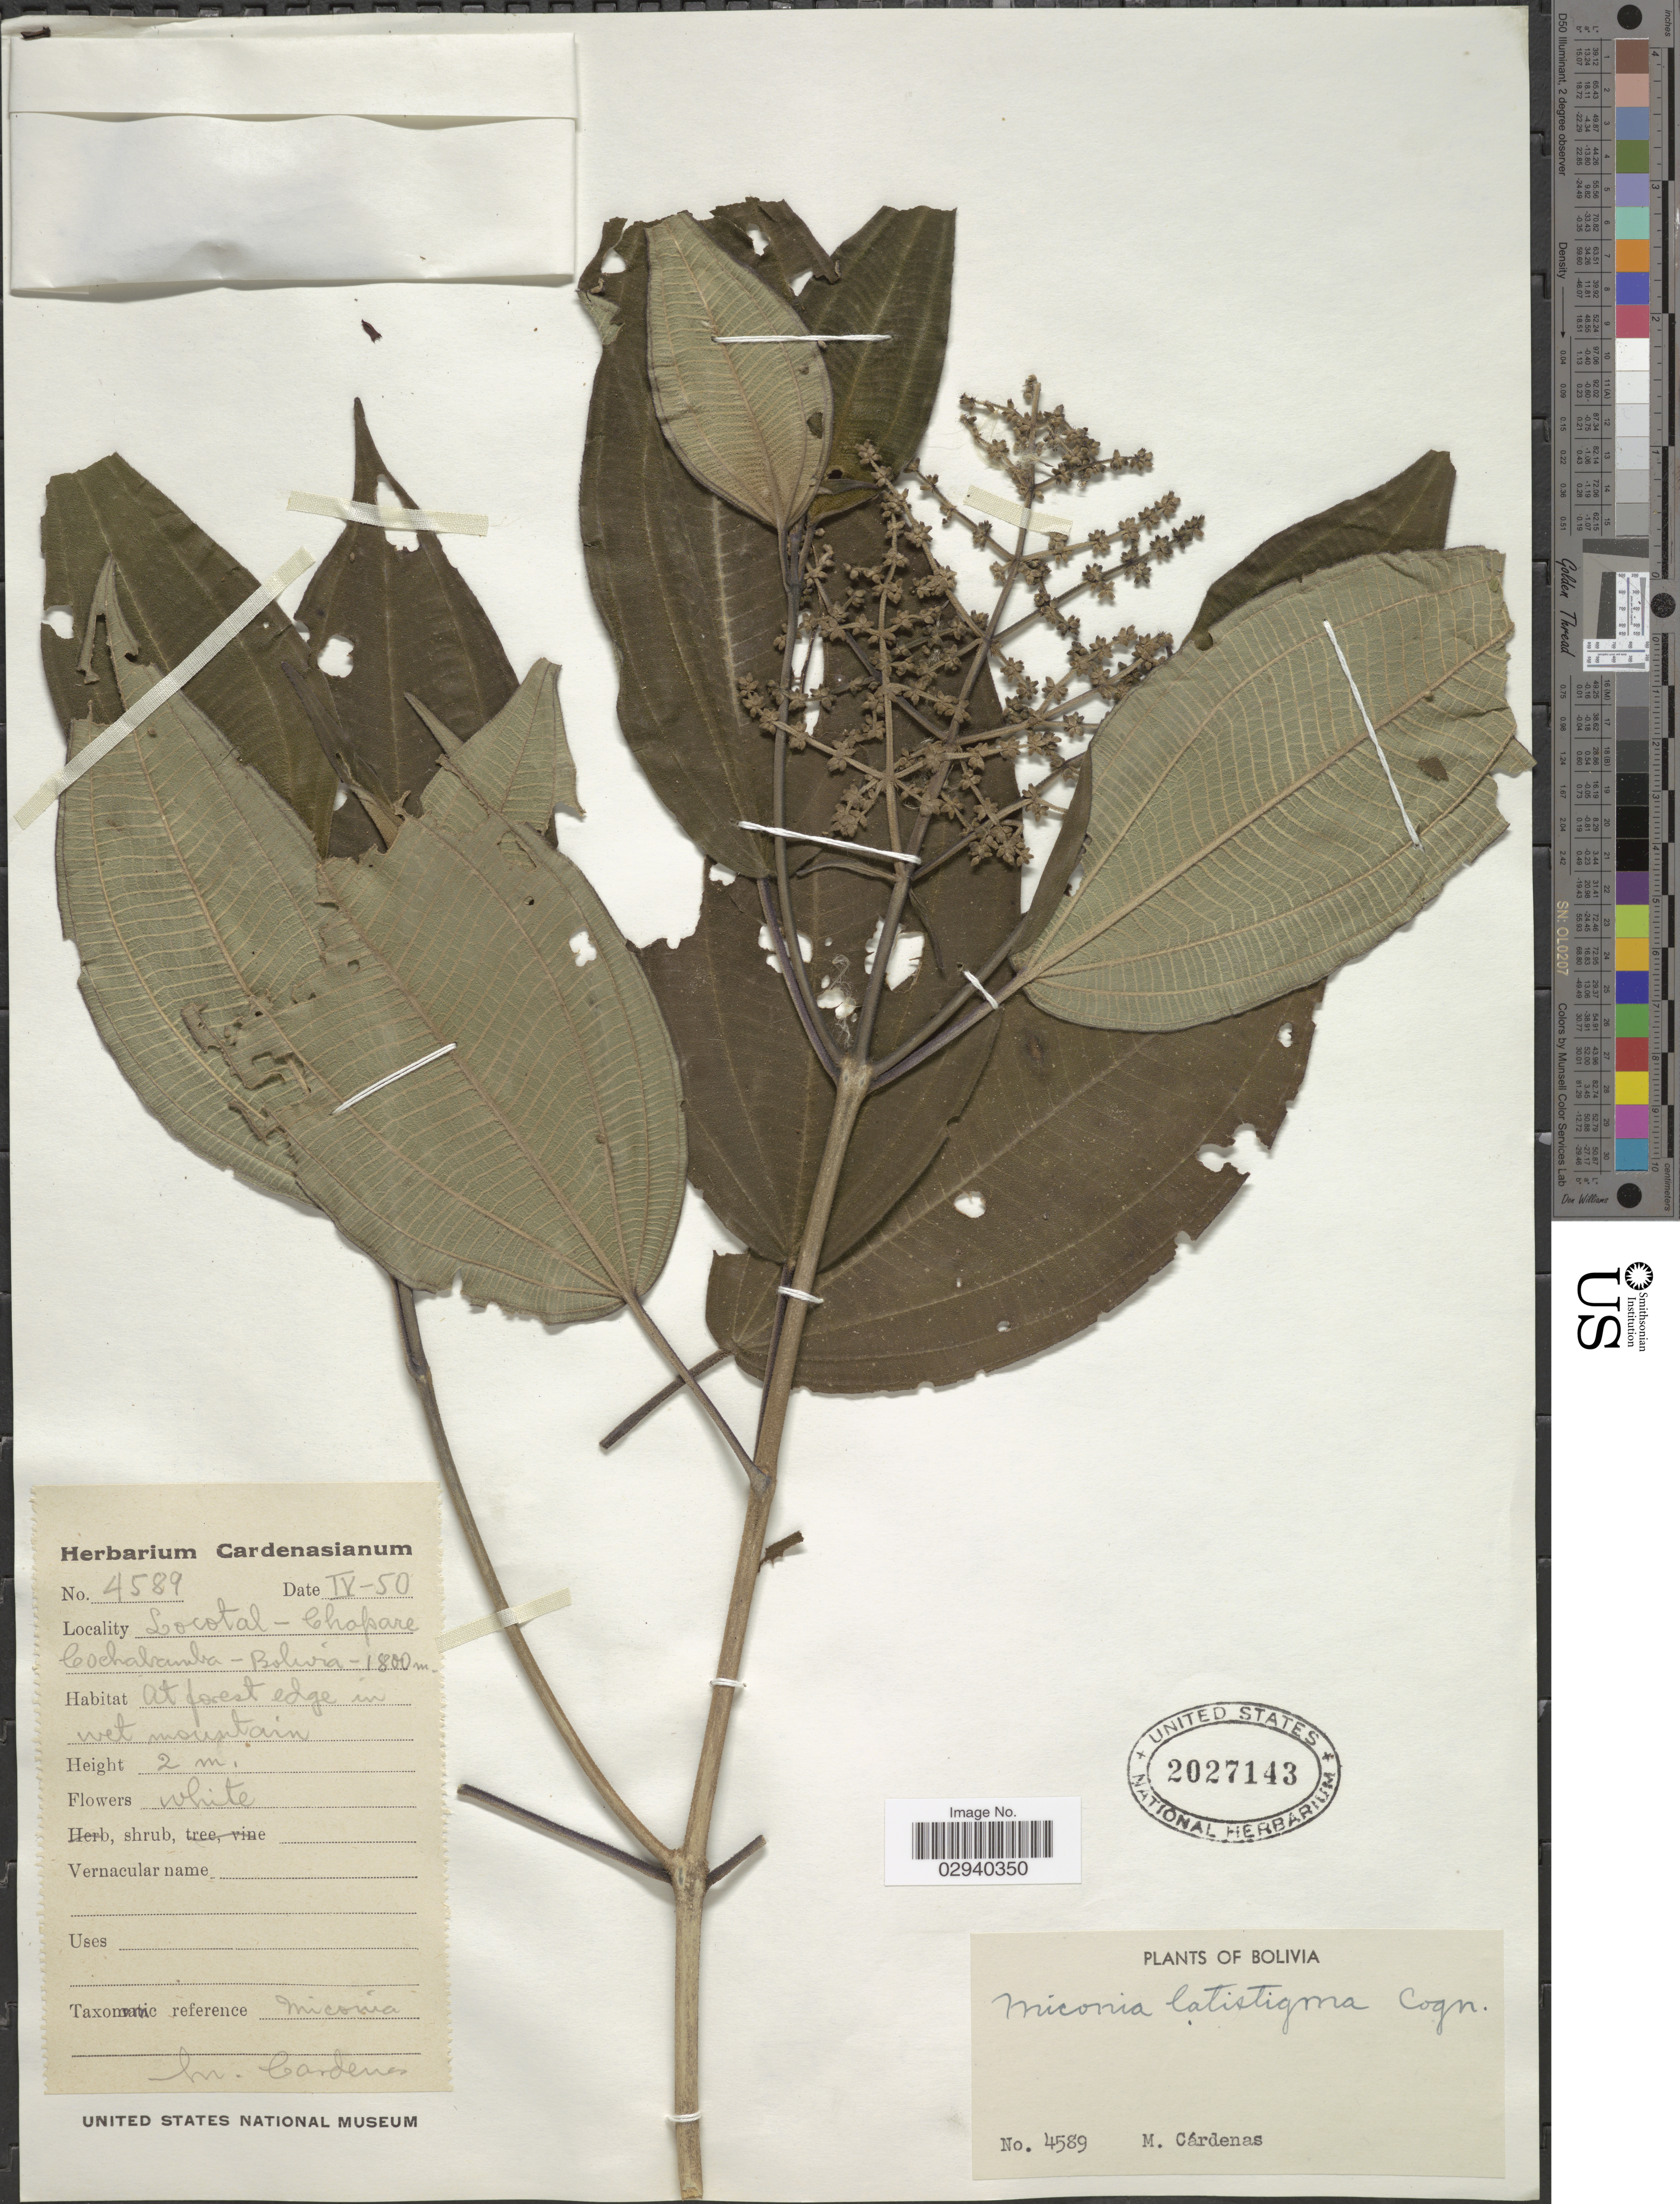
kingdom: Plantae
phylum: Tracheophyta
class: Magnoliopsida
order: Myrtales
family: Melastomataceae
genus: Miconia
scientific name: Miconia latistigma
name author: Cogn.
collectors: M. Cárdenas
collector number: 4589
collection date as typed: Transcribed d/m/y: /4/50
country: Bolivia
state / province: Cochabamba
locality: Locotal- Chapare. At forest edge in wet mountain.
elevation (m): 1800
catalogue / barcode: US 2027143